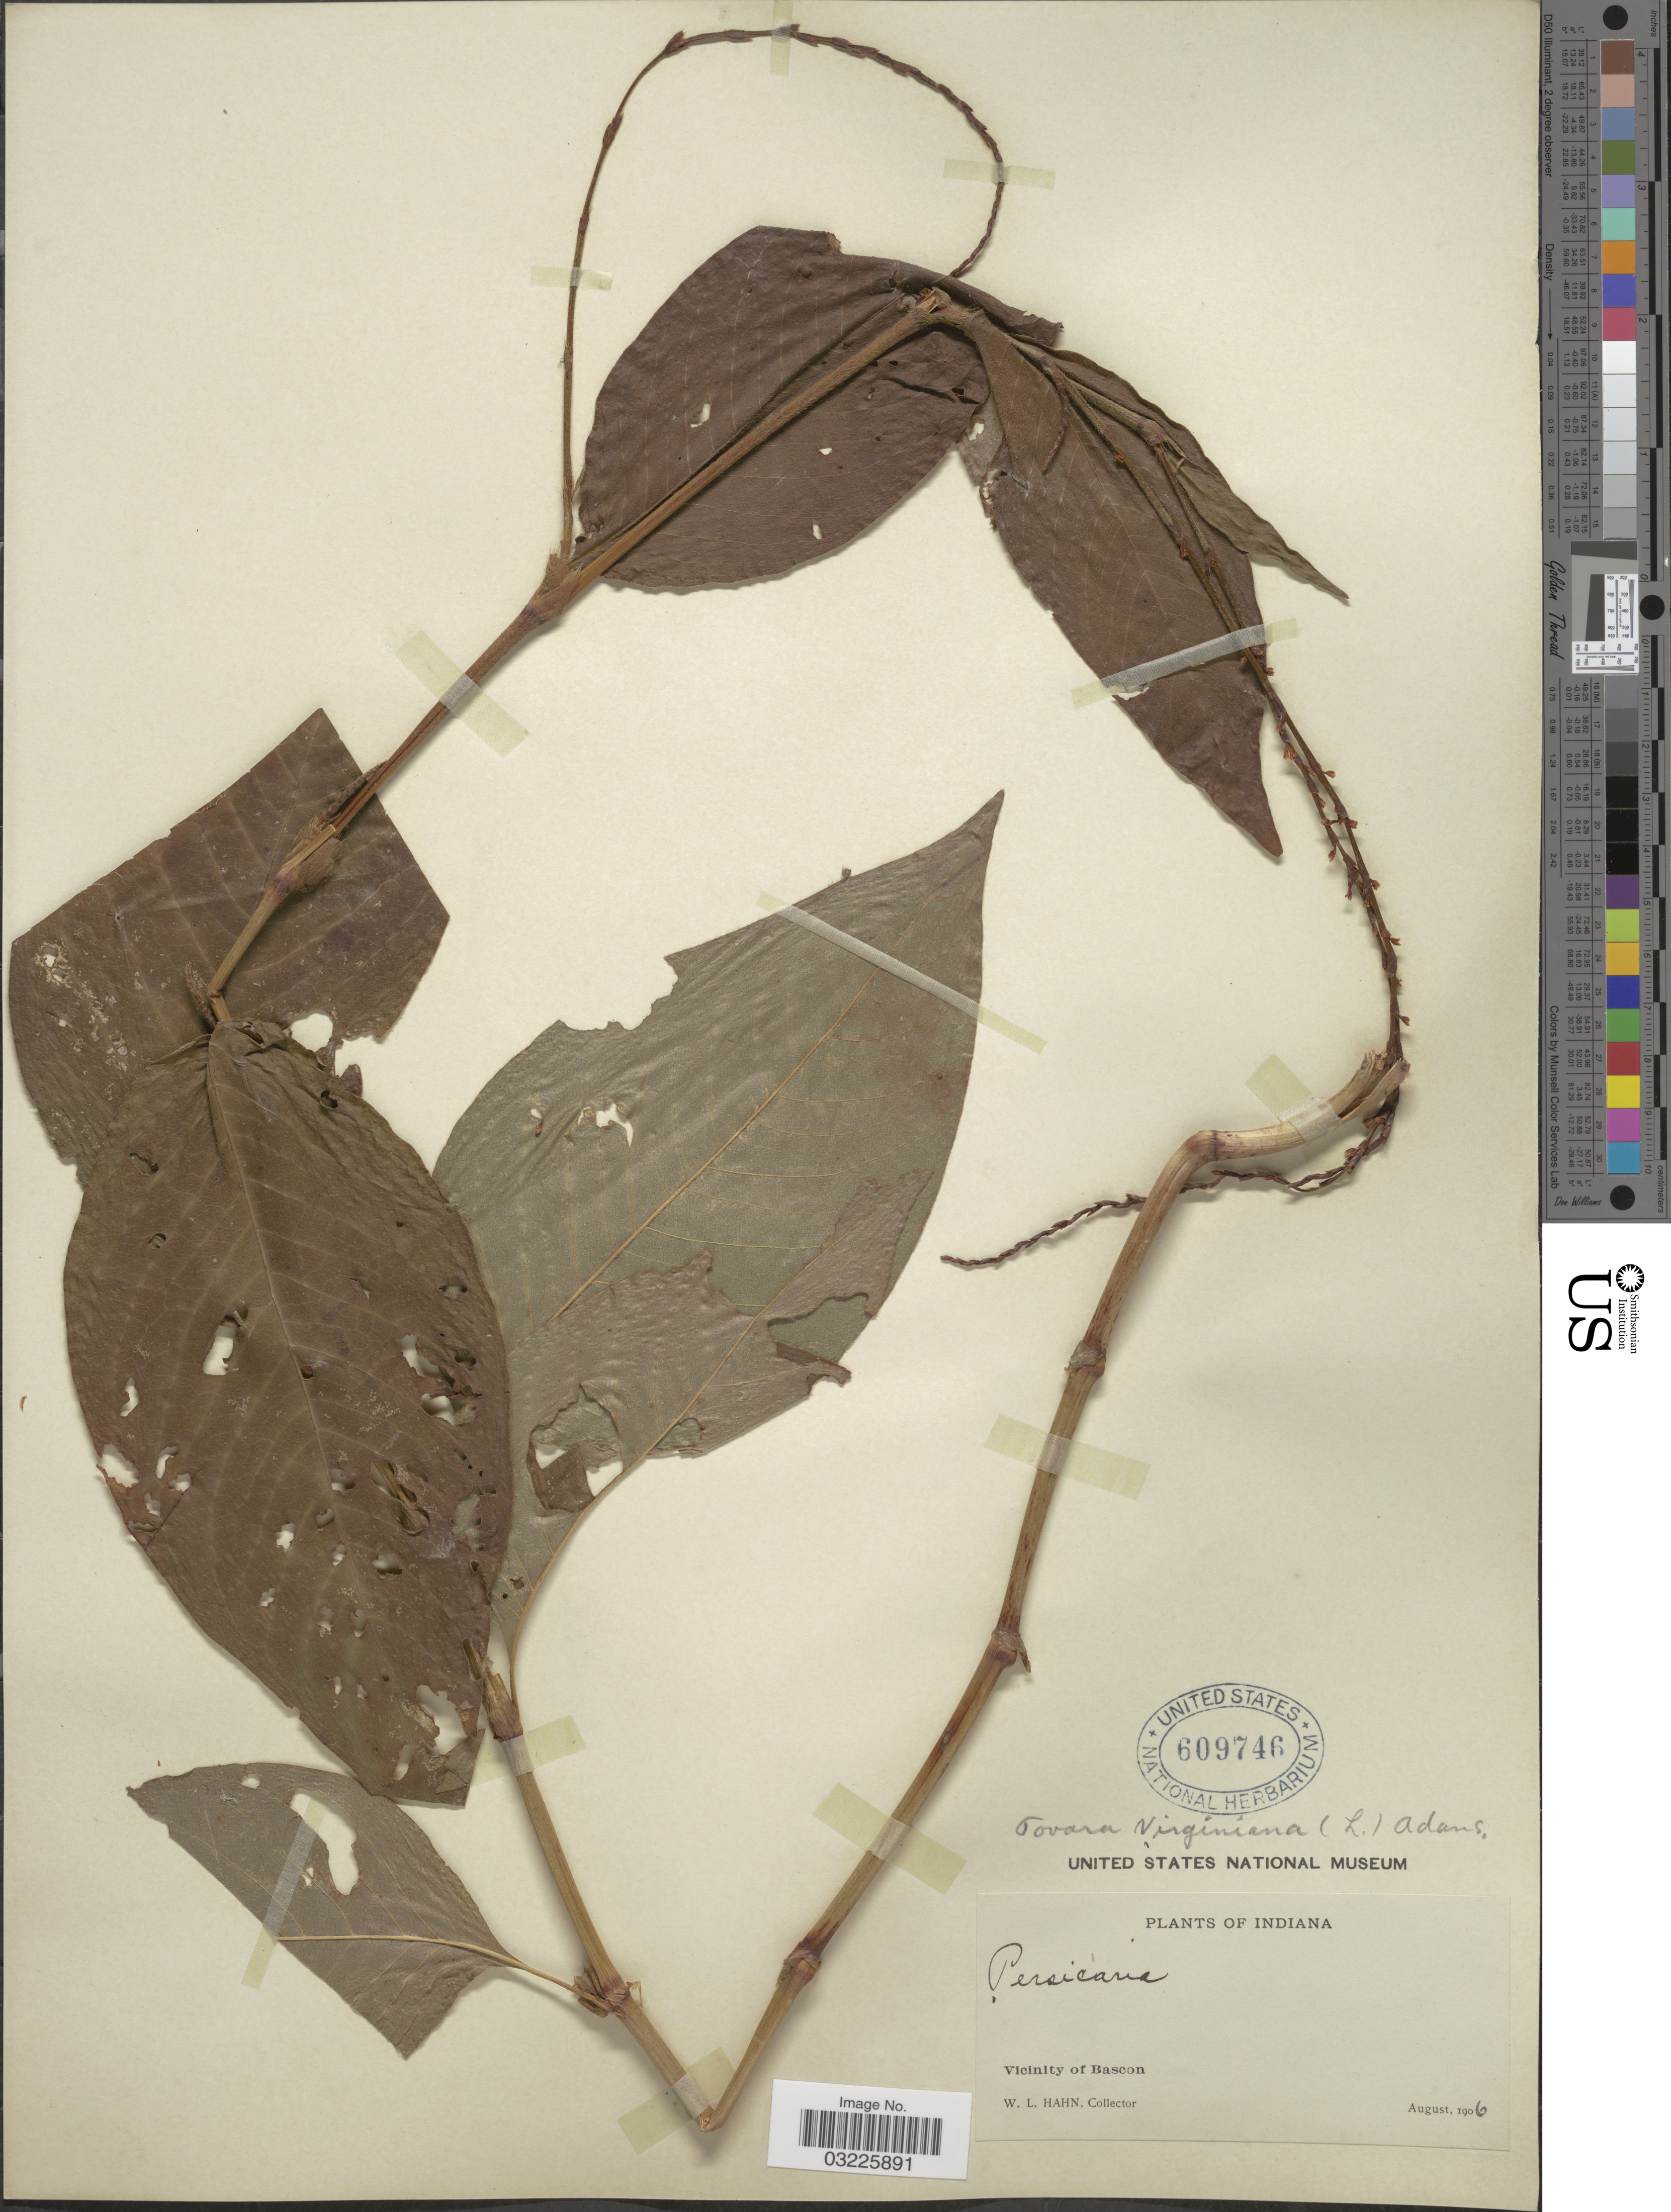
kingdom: Plantae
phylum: Tracheophyta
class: Magnoliopsida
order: Caryophyllales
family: Polygonaceae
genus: Persicaria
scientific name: Persicaria virginiana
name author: (L.) Gaertn.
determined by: Atha, D. E.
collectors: W. L. Hahn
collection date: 1906-08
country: United States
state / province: Indiana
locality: Vicinity of Bascon.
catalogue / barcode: US 609746